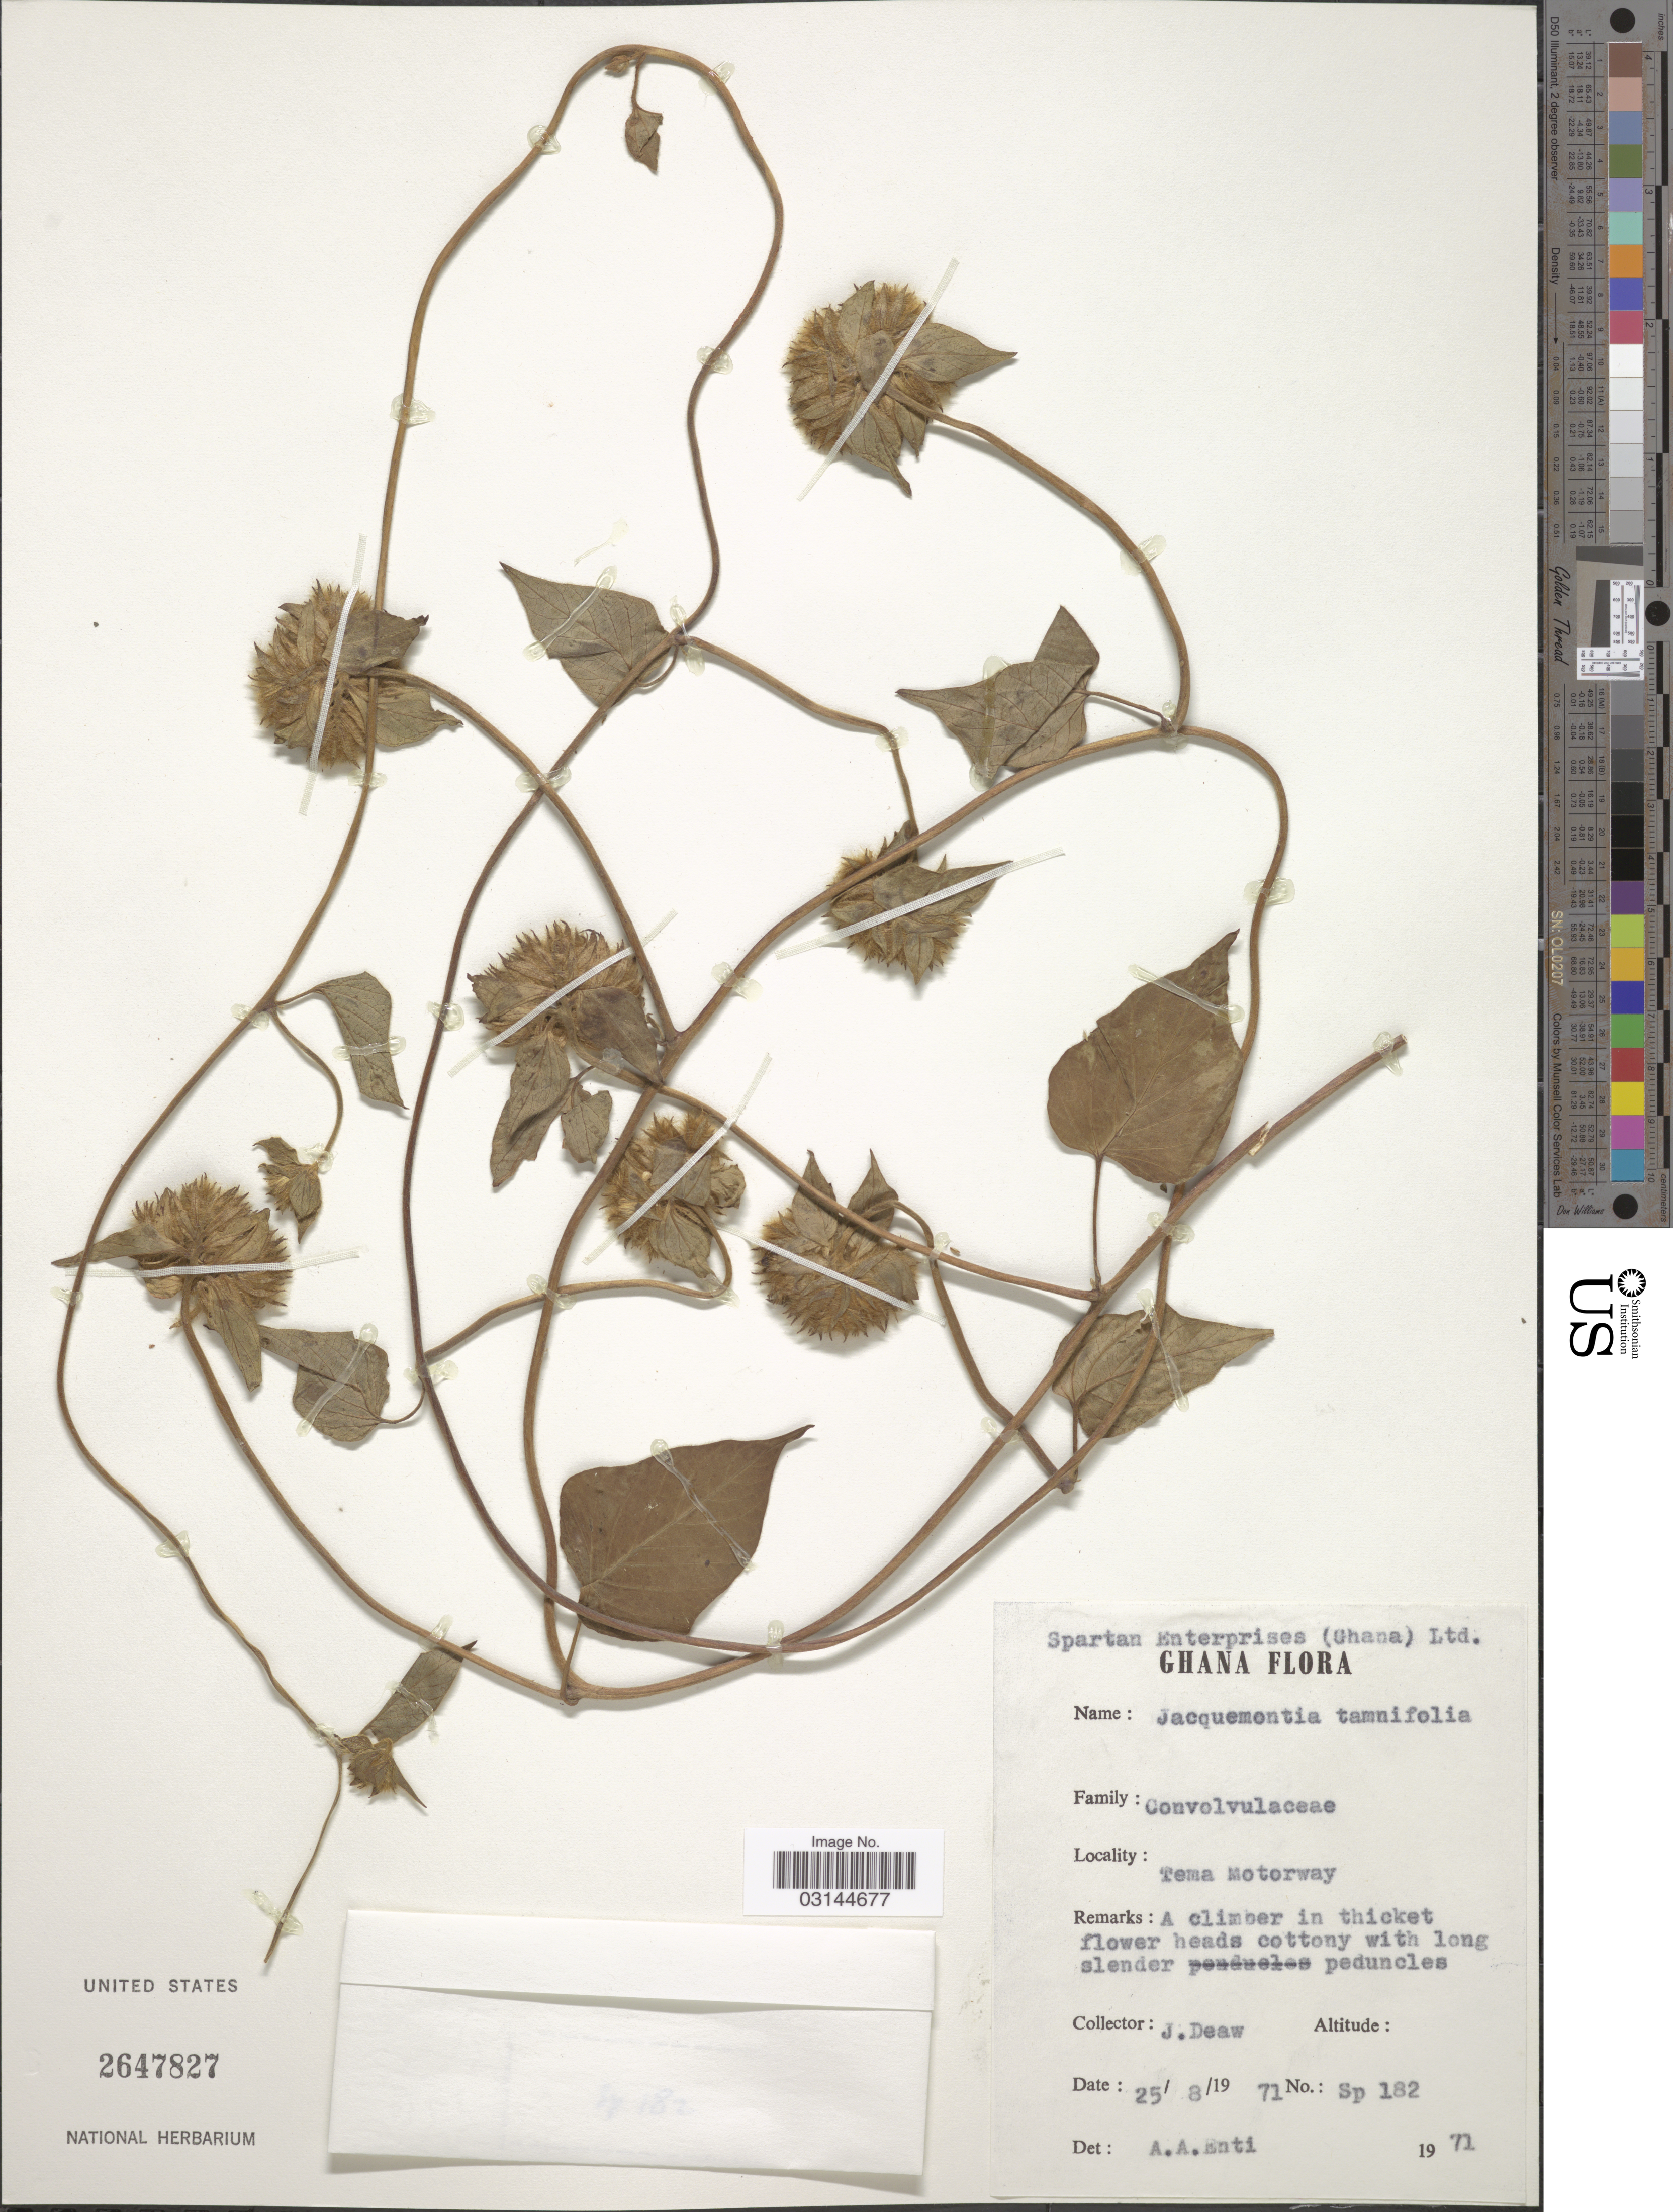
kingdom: Plantae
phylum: Tracheophyta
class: Magnoliopsida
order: Solanales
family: Convolvulaceae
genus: Jacquemontia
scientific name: Jacquemontia tamnifolia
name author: (L.) Griseb.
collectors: J. Deaw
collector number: Sp182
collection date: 1971-08-25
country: Ghana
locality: Tema Motorway.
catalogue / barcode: US 2647827